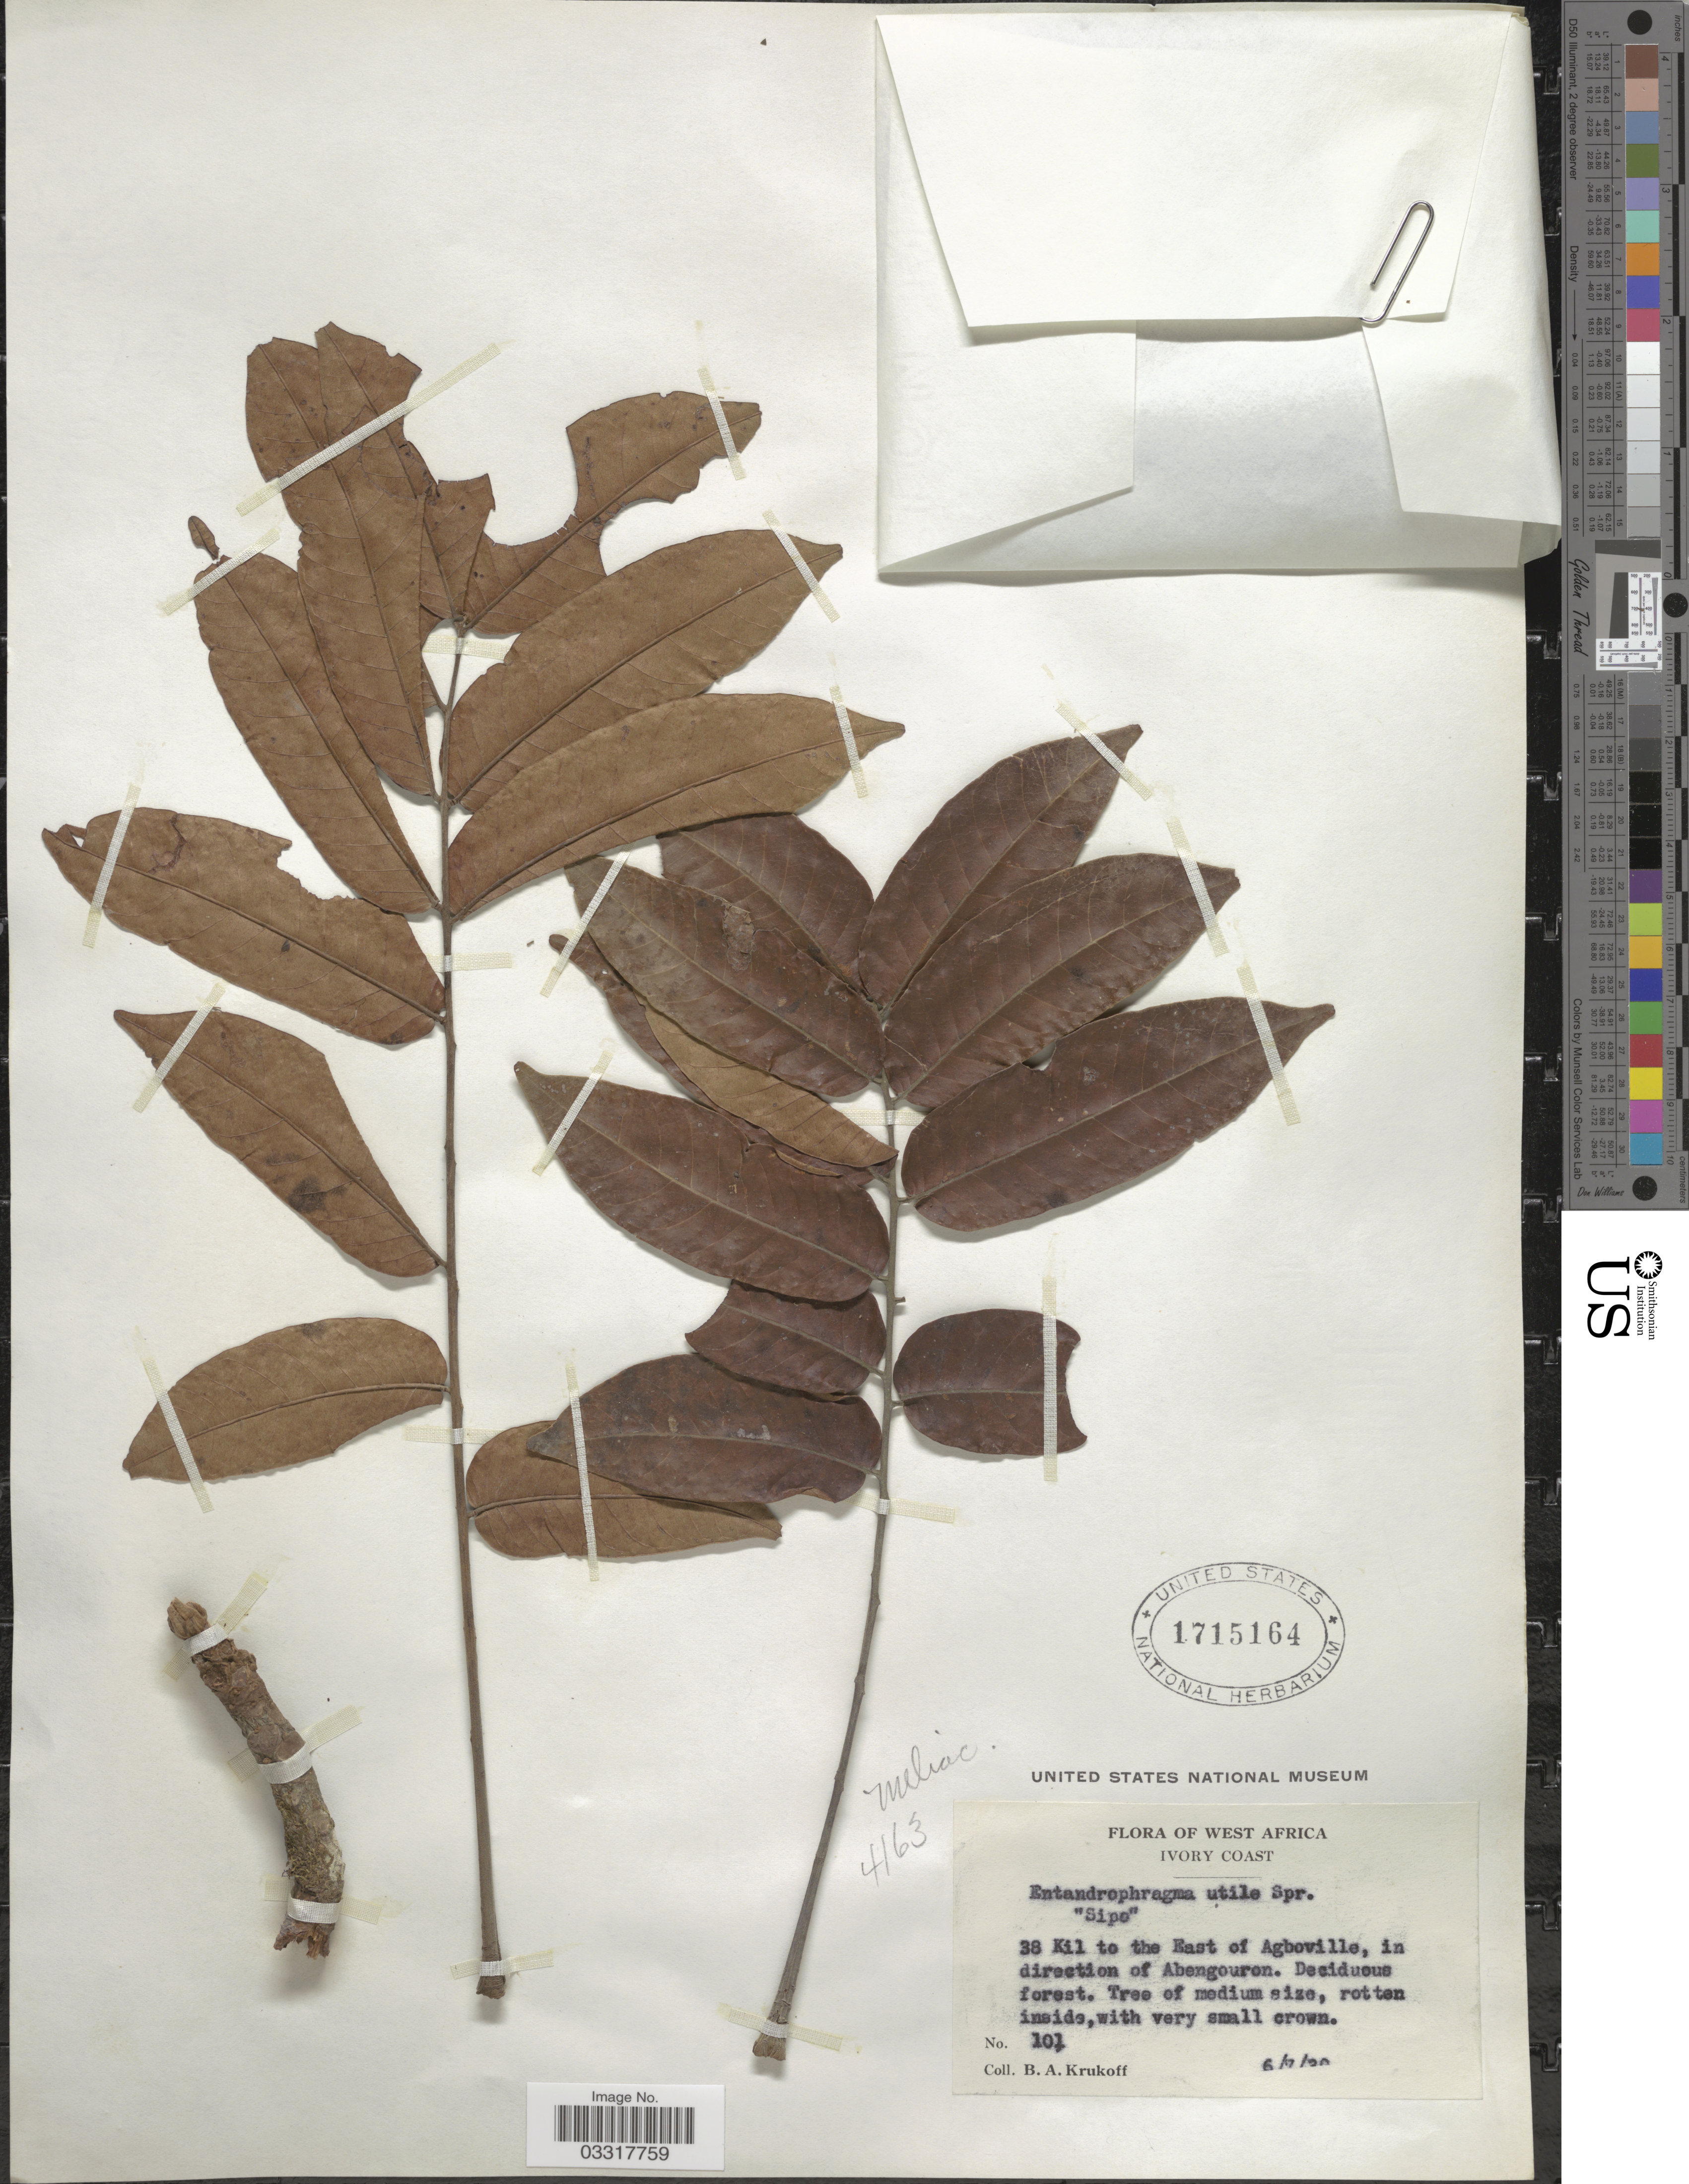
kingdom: Plantae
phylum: Tracheophyta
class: Magnoliopsida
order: Sapindales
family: Meliaceae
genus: Entandrophragma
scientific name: Entandrophragma utile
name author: (Dawe & Sprague) Sprague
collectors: B. A. Krukoff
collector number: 101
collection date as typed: Transcribed d/m/y: 6/7/30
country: Ivory Coast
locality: West Africa, Ivory Coast, 38 Kil to the East of Agboville, in direction of Abengouron.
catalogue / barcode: US 1715164